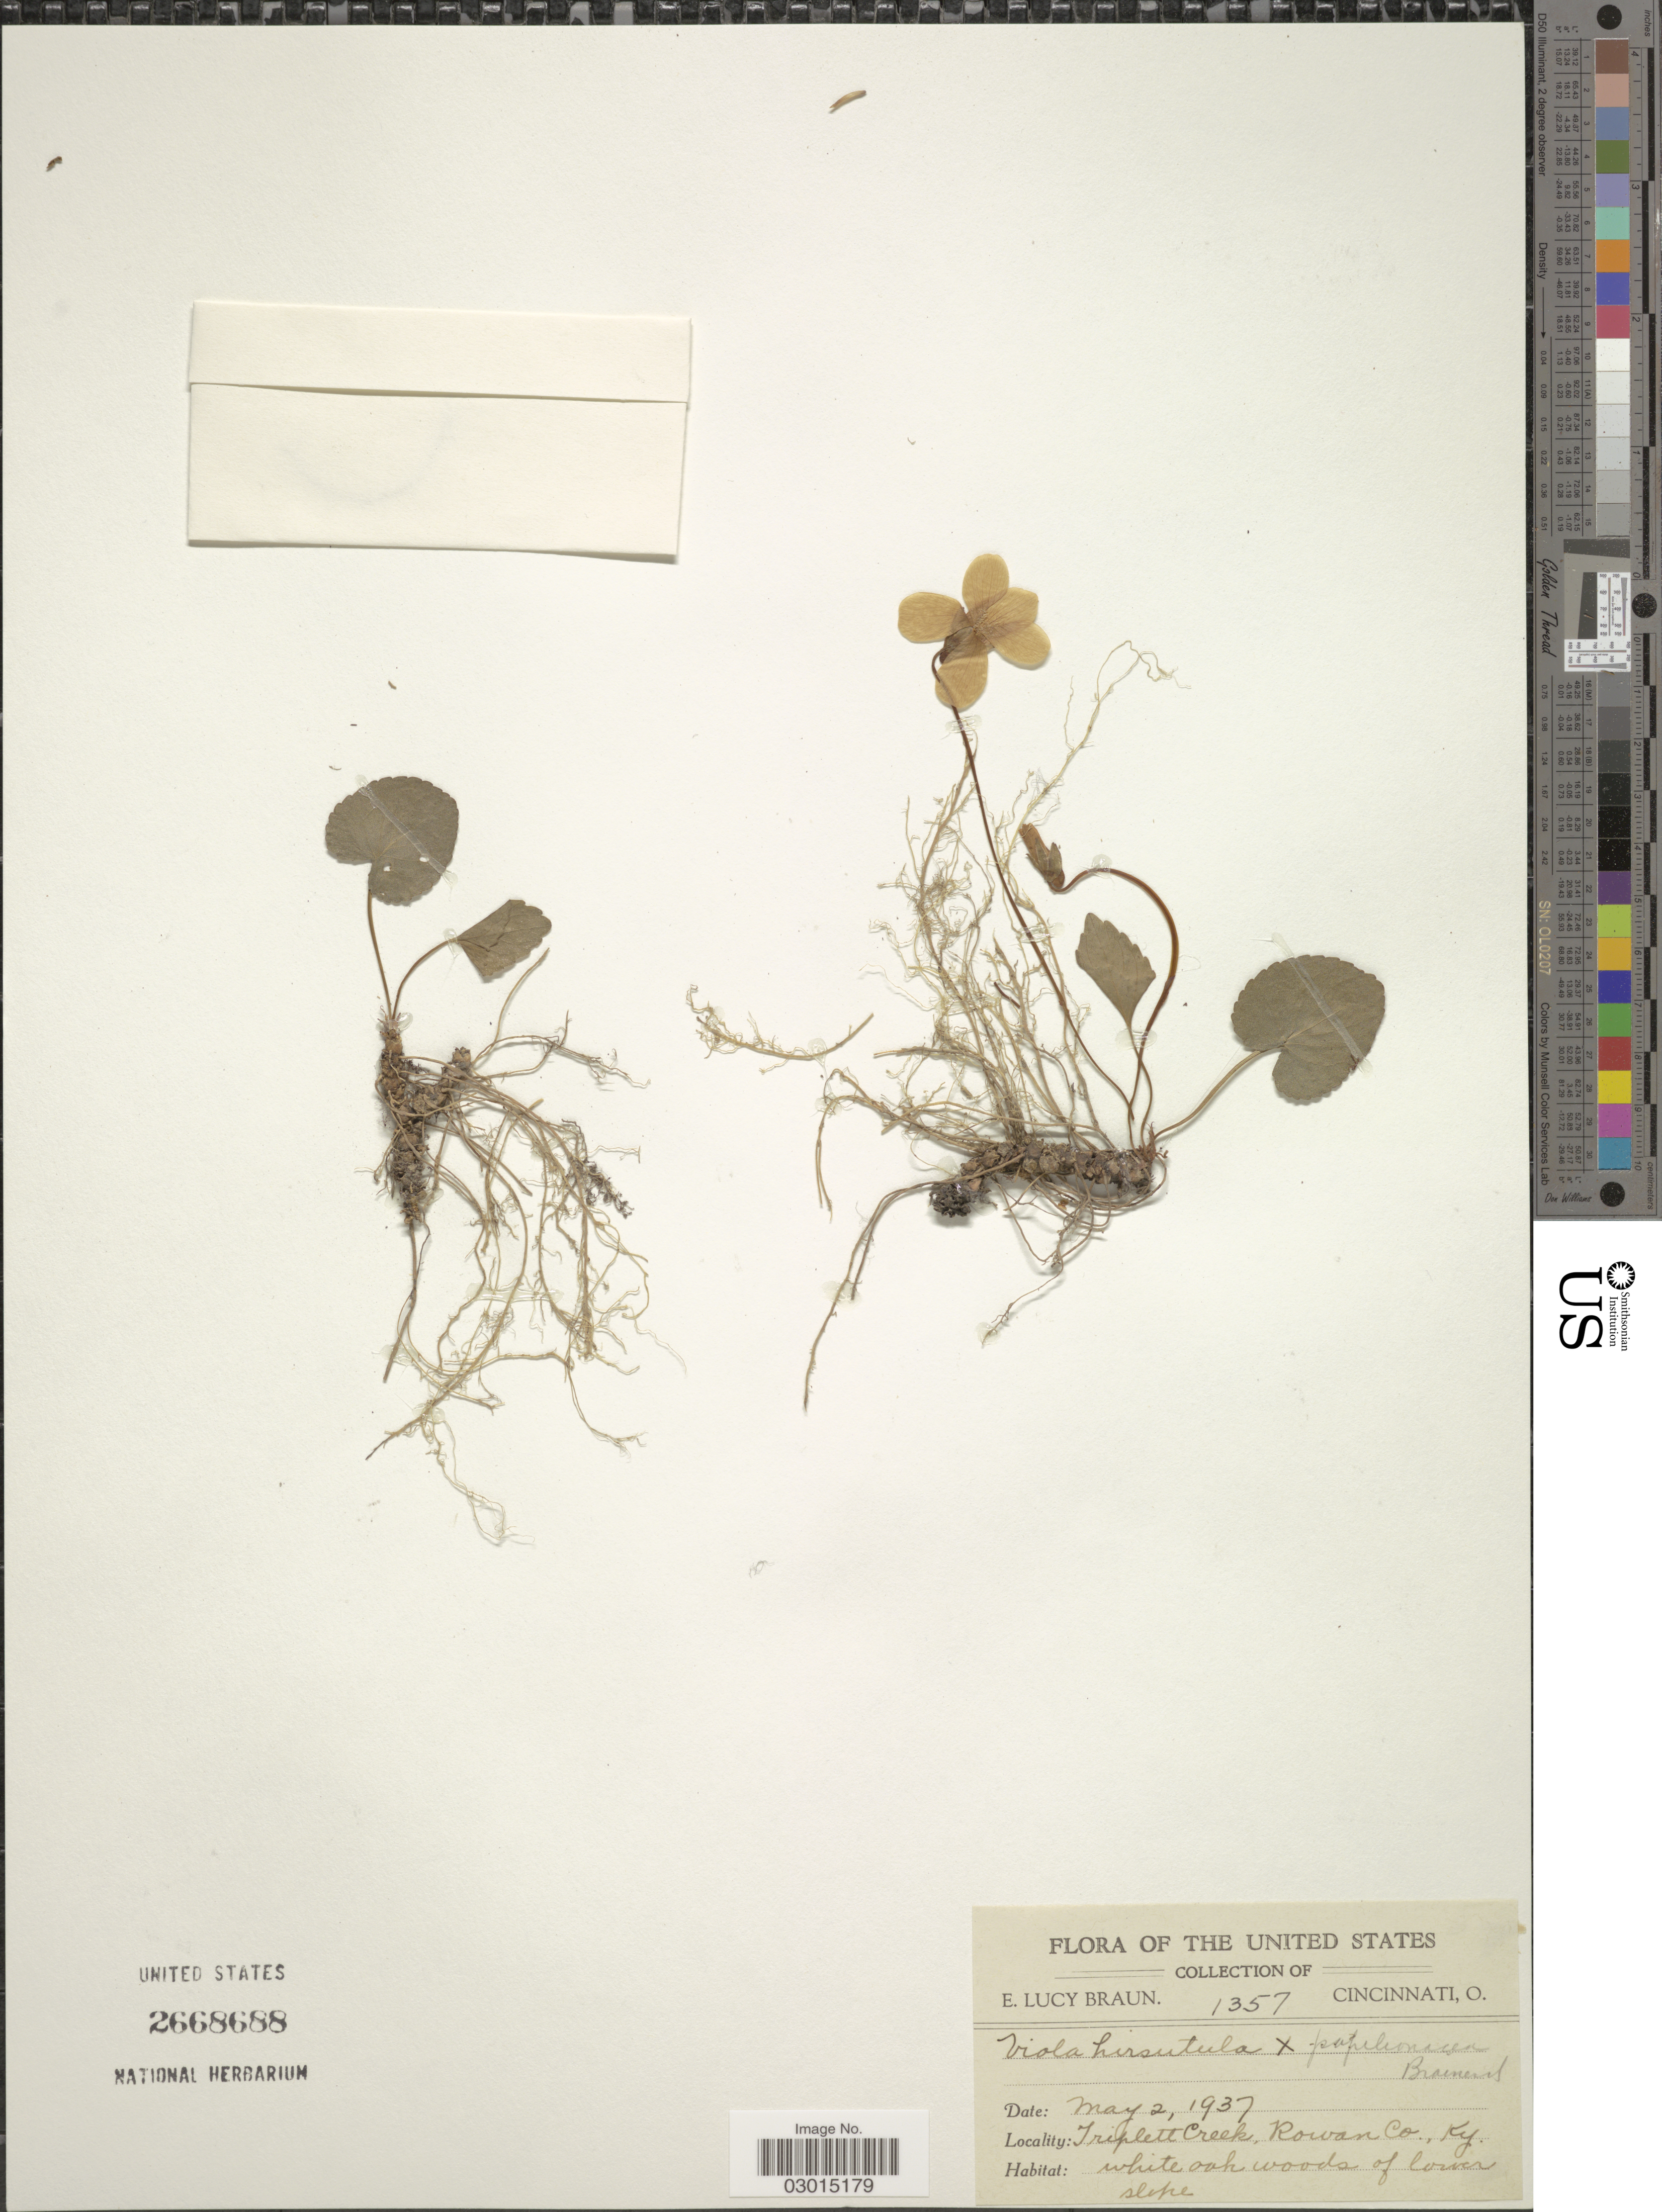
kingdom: Plantae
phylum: Tracheophyta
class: Magnoliopsida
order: Malpighiales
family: Violaceae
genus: Viola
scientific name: Viola hirsutula x V. papilionacea Pursh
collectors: E. L. Braun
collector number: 1357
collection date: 1937-05-02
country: United States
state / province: Kentucky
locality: Triplett Creek, Rowan Co., Ky.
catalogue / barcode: US 2668688